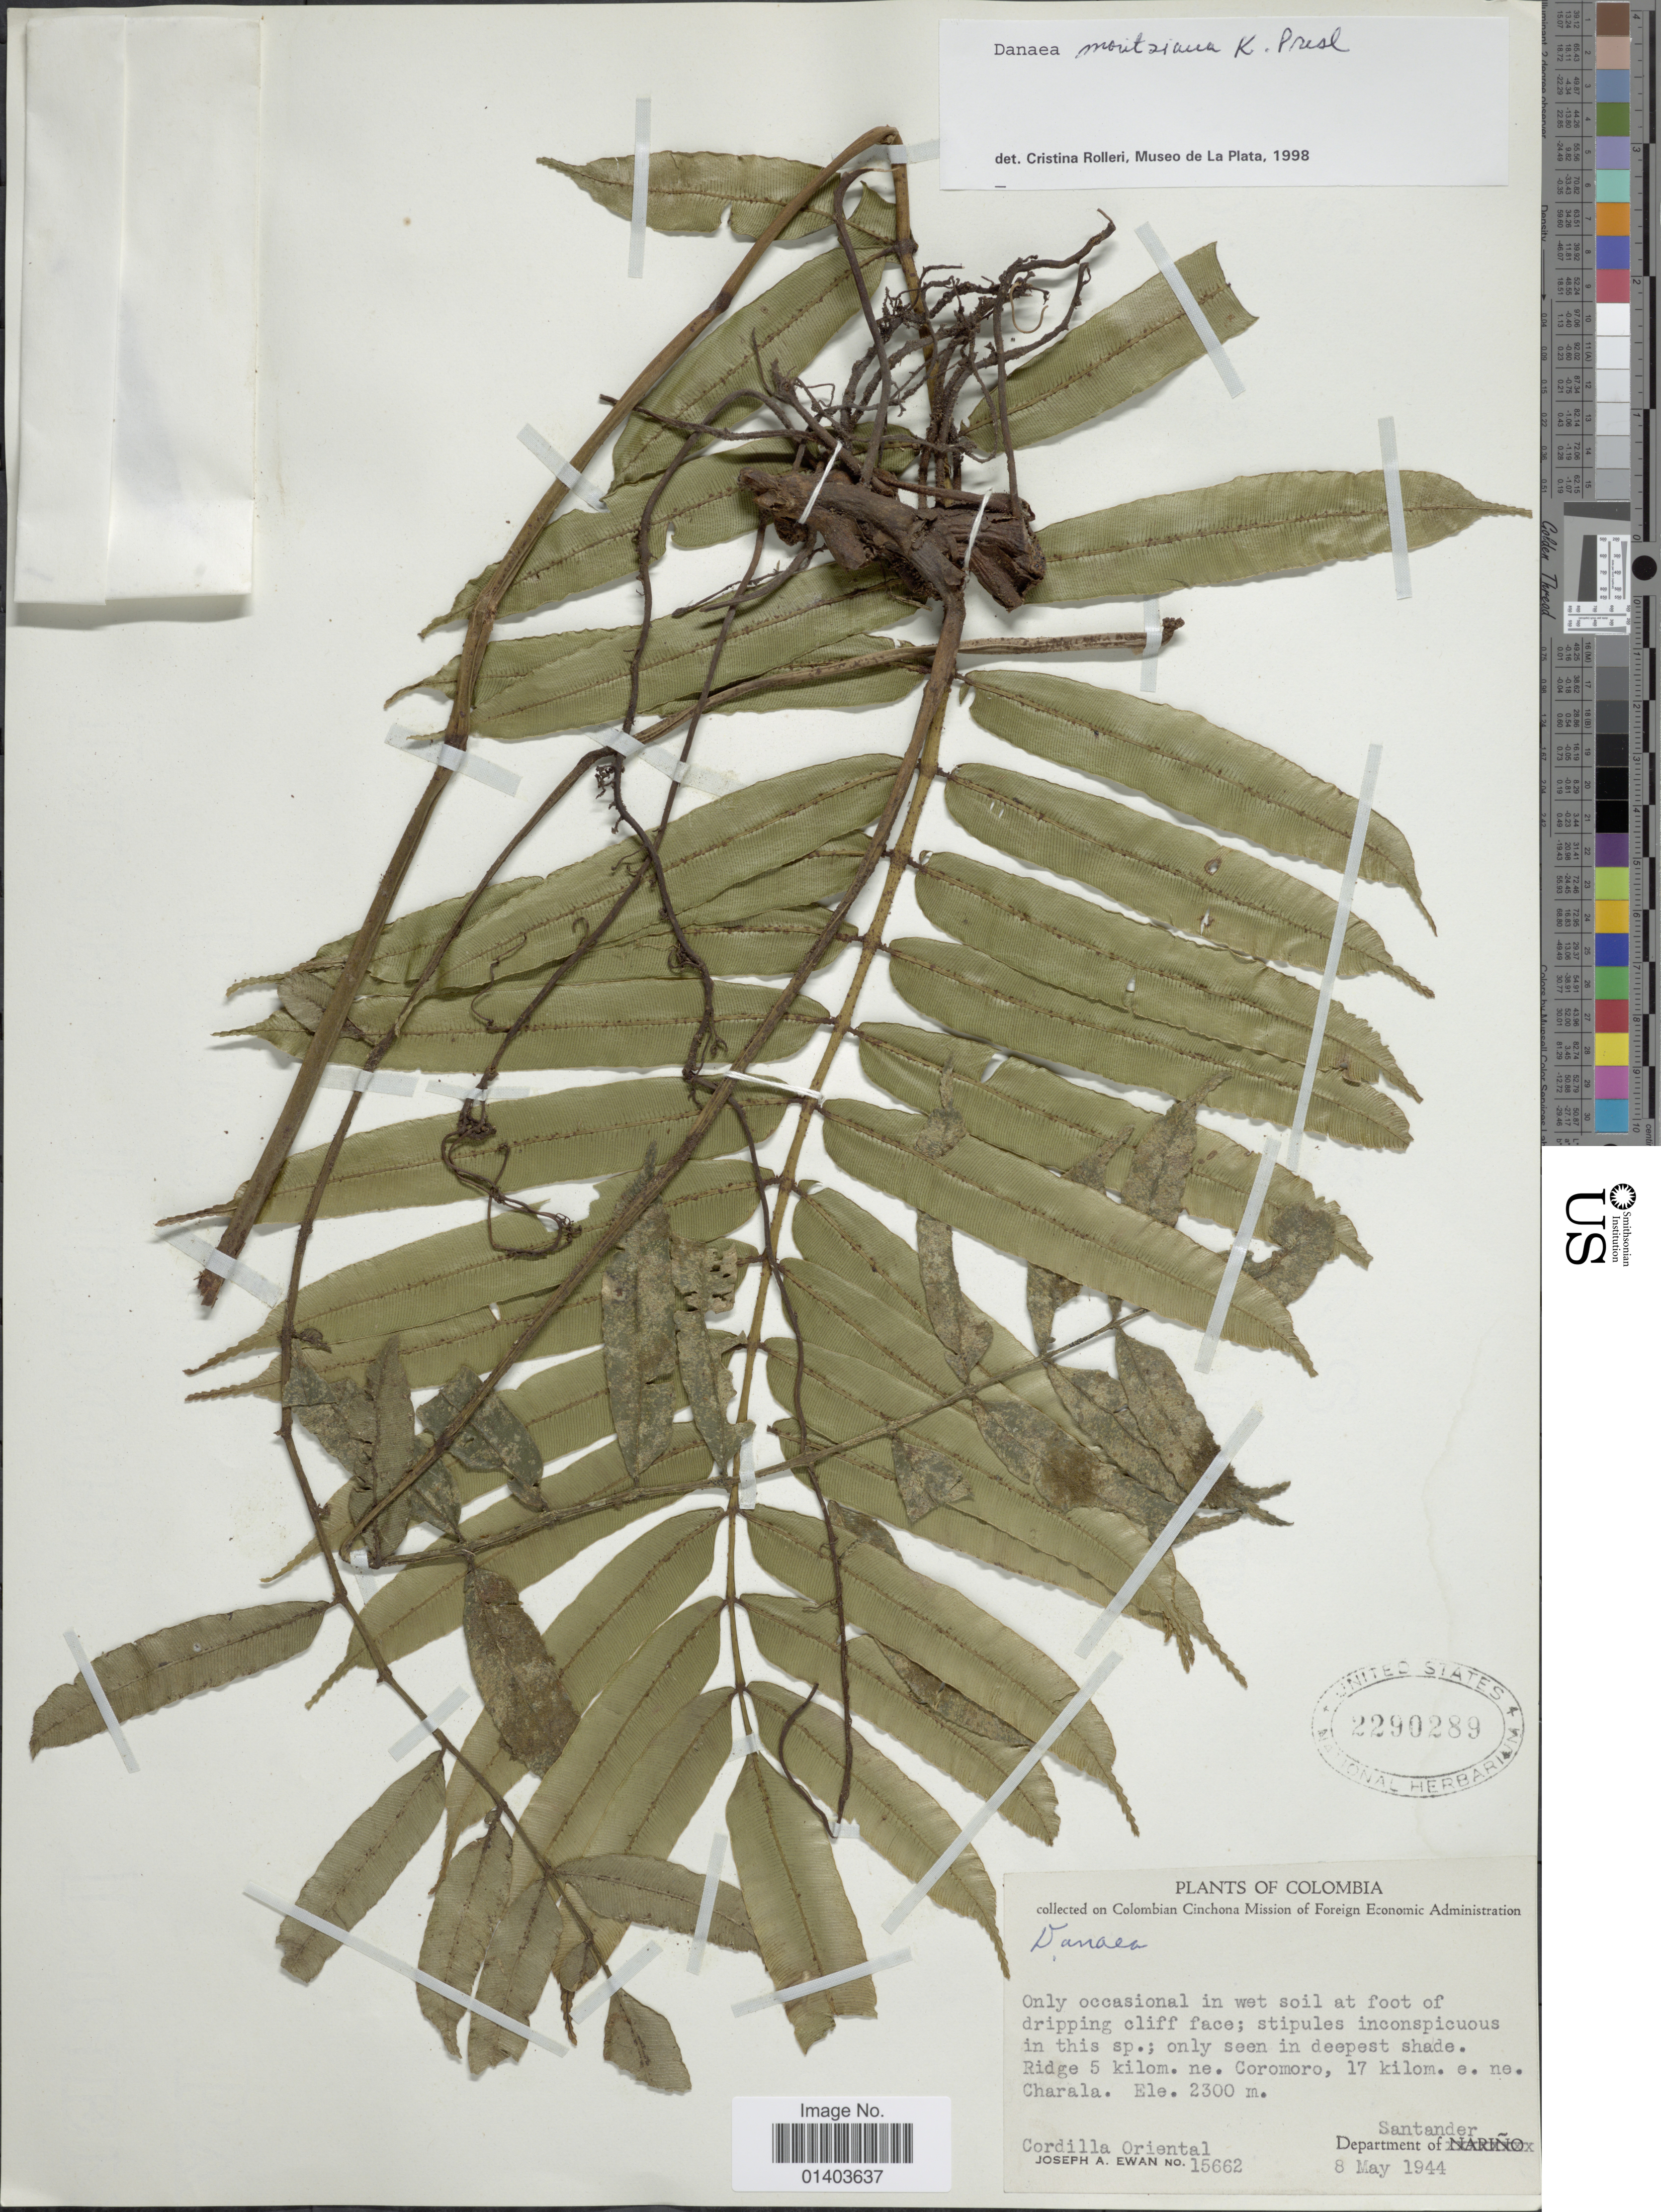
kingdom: Plantae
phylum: Tracheophyta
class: Polypodiopsida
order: Marattiales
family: Marattiaceae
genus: Danaea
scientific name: Danaea moritziana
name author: C. Presl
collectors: J. A. Ewan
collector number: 15662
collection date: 1944-05-08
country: Colombia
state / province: Santander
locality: Ridge 5 kilom. nen. Coromoro, 17 kilom. e ne. Charala, Cordillera Oriental, Department Santander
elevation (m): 2300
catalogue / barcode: US 2290289